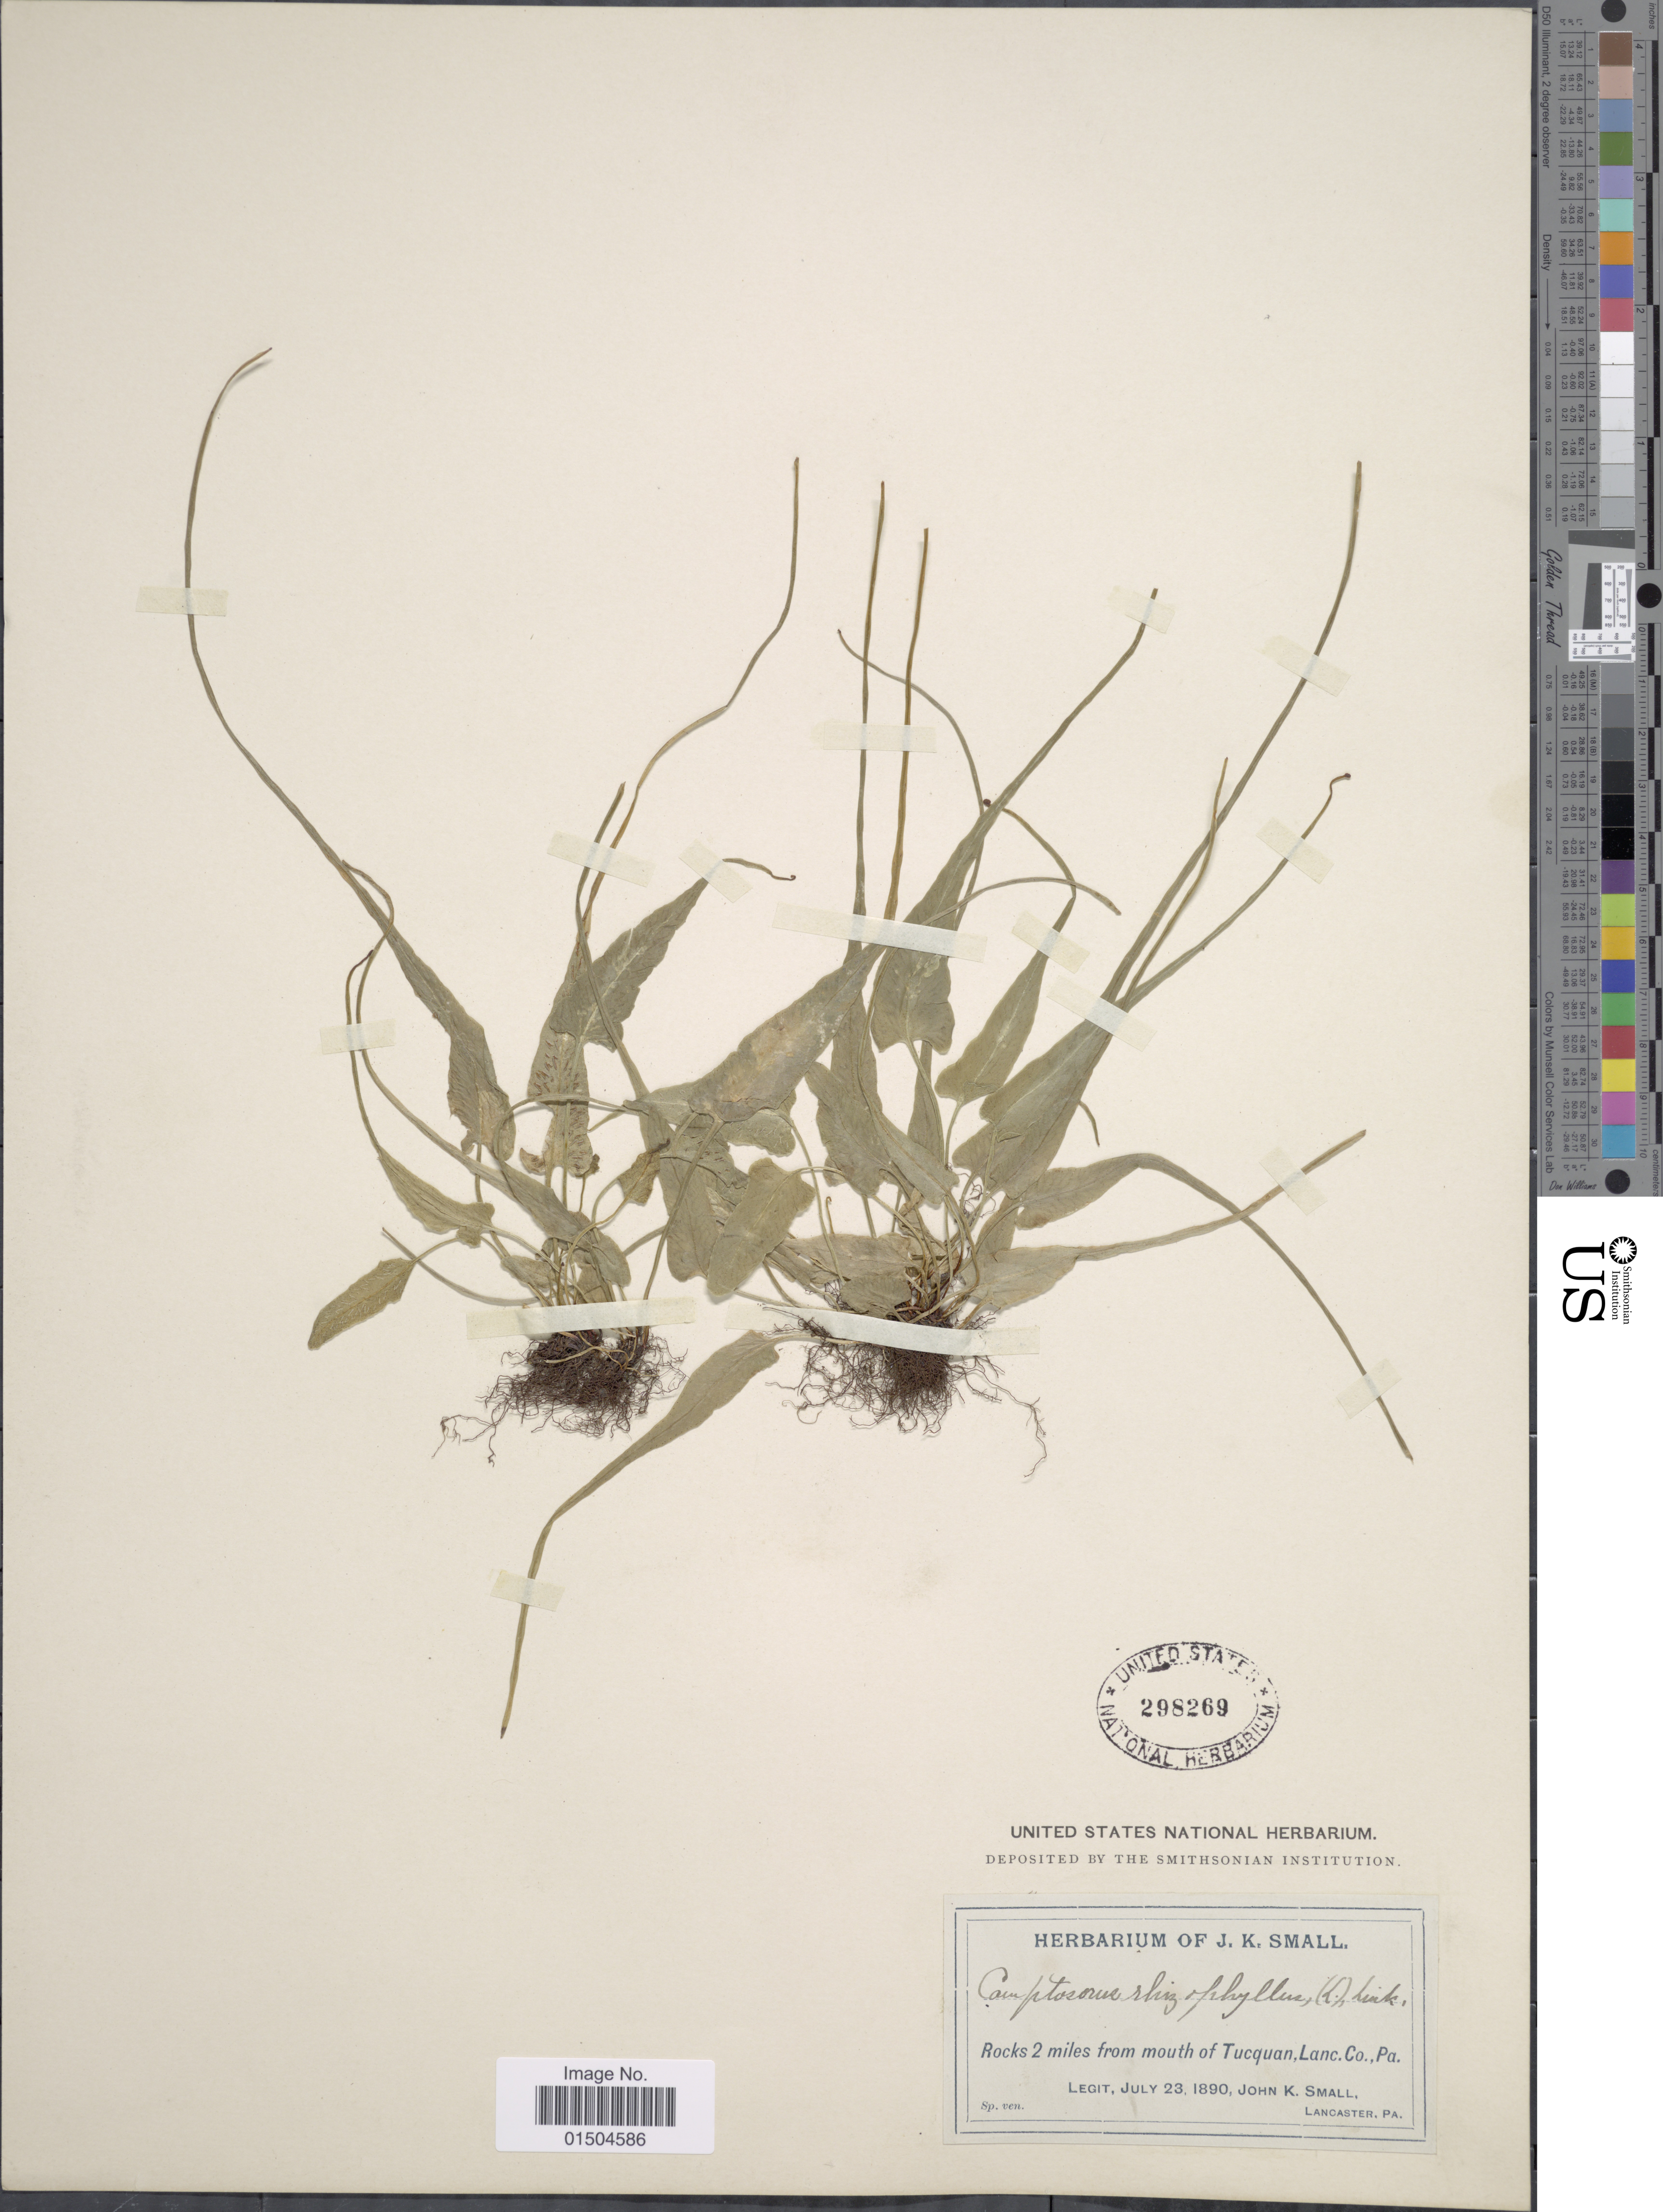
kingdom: Plantae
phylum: Tracheophyta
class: Polypodiopsida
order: Polypodiales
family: Aspleniaceae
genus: Asplenium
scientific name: Asplenium rhizophyllum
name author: L.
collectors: J. K. Small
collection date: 1890-07-23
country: United States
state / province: Pennsylvania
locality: Rocks 2 miles from mouth of Tucquan, Lanc. Co.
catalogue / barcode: US 298269